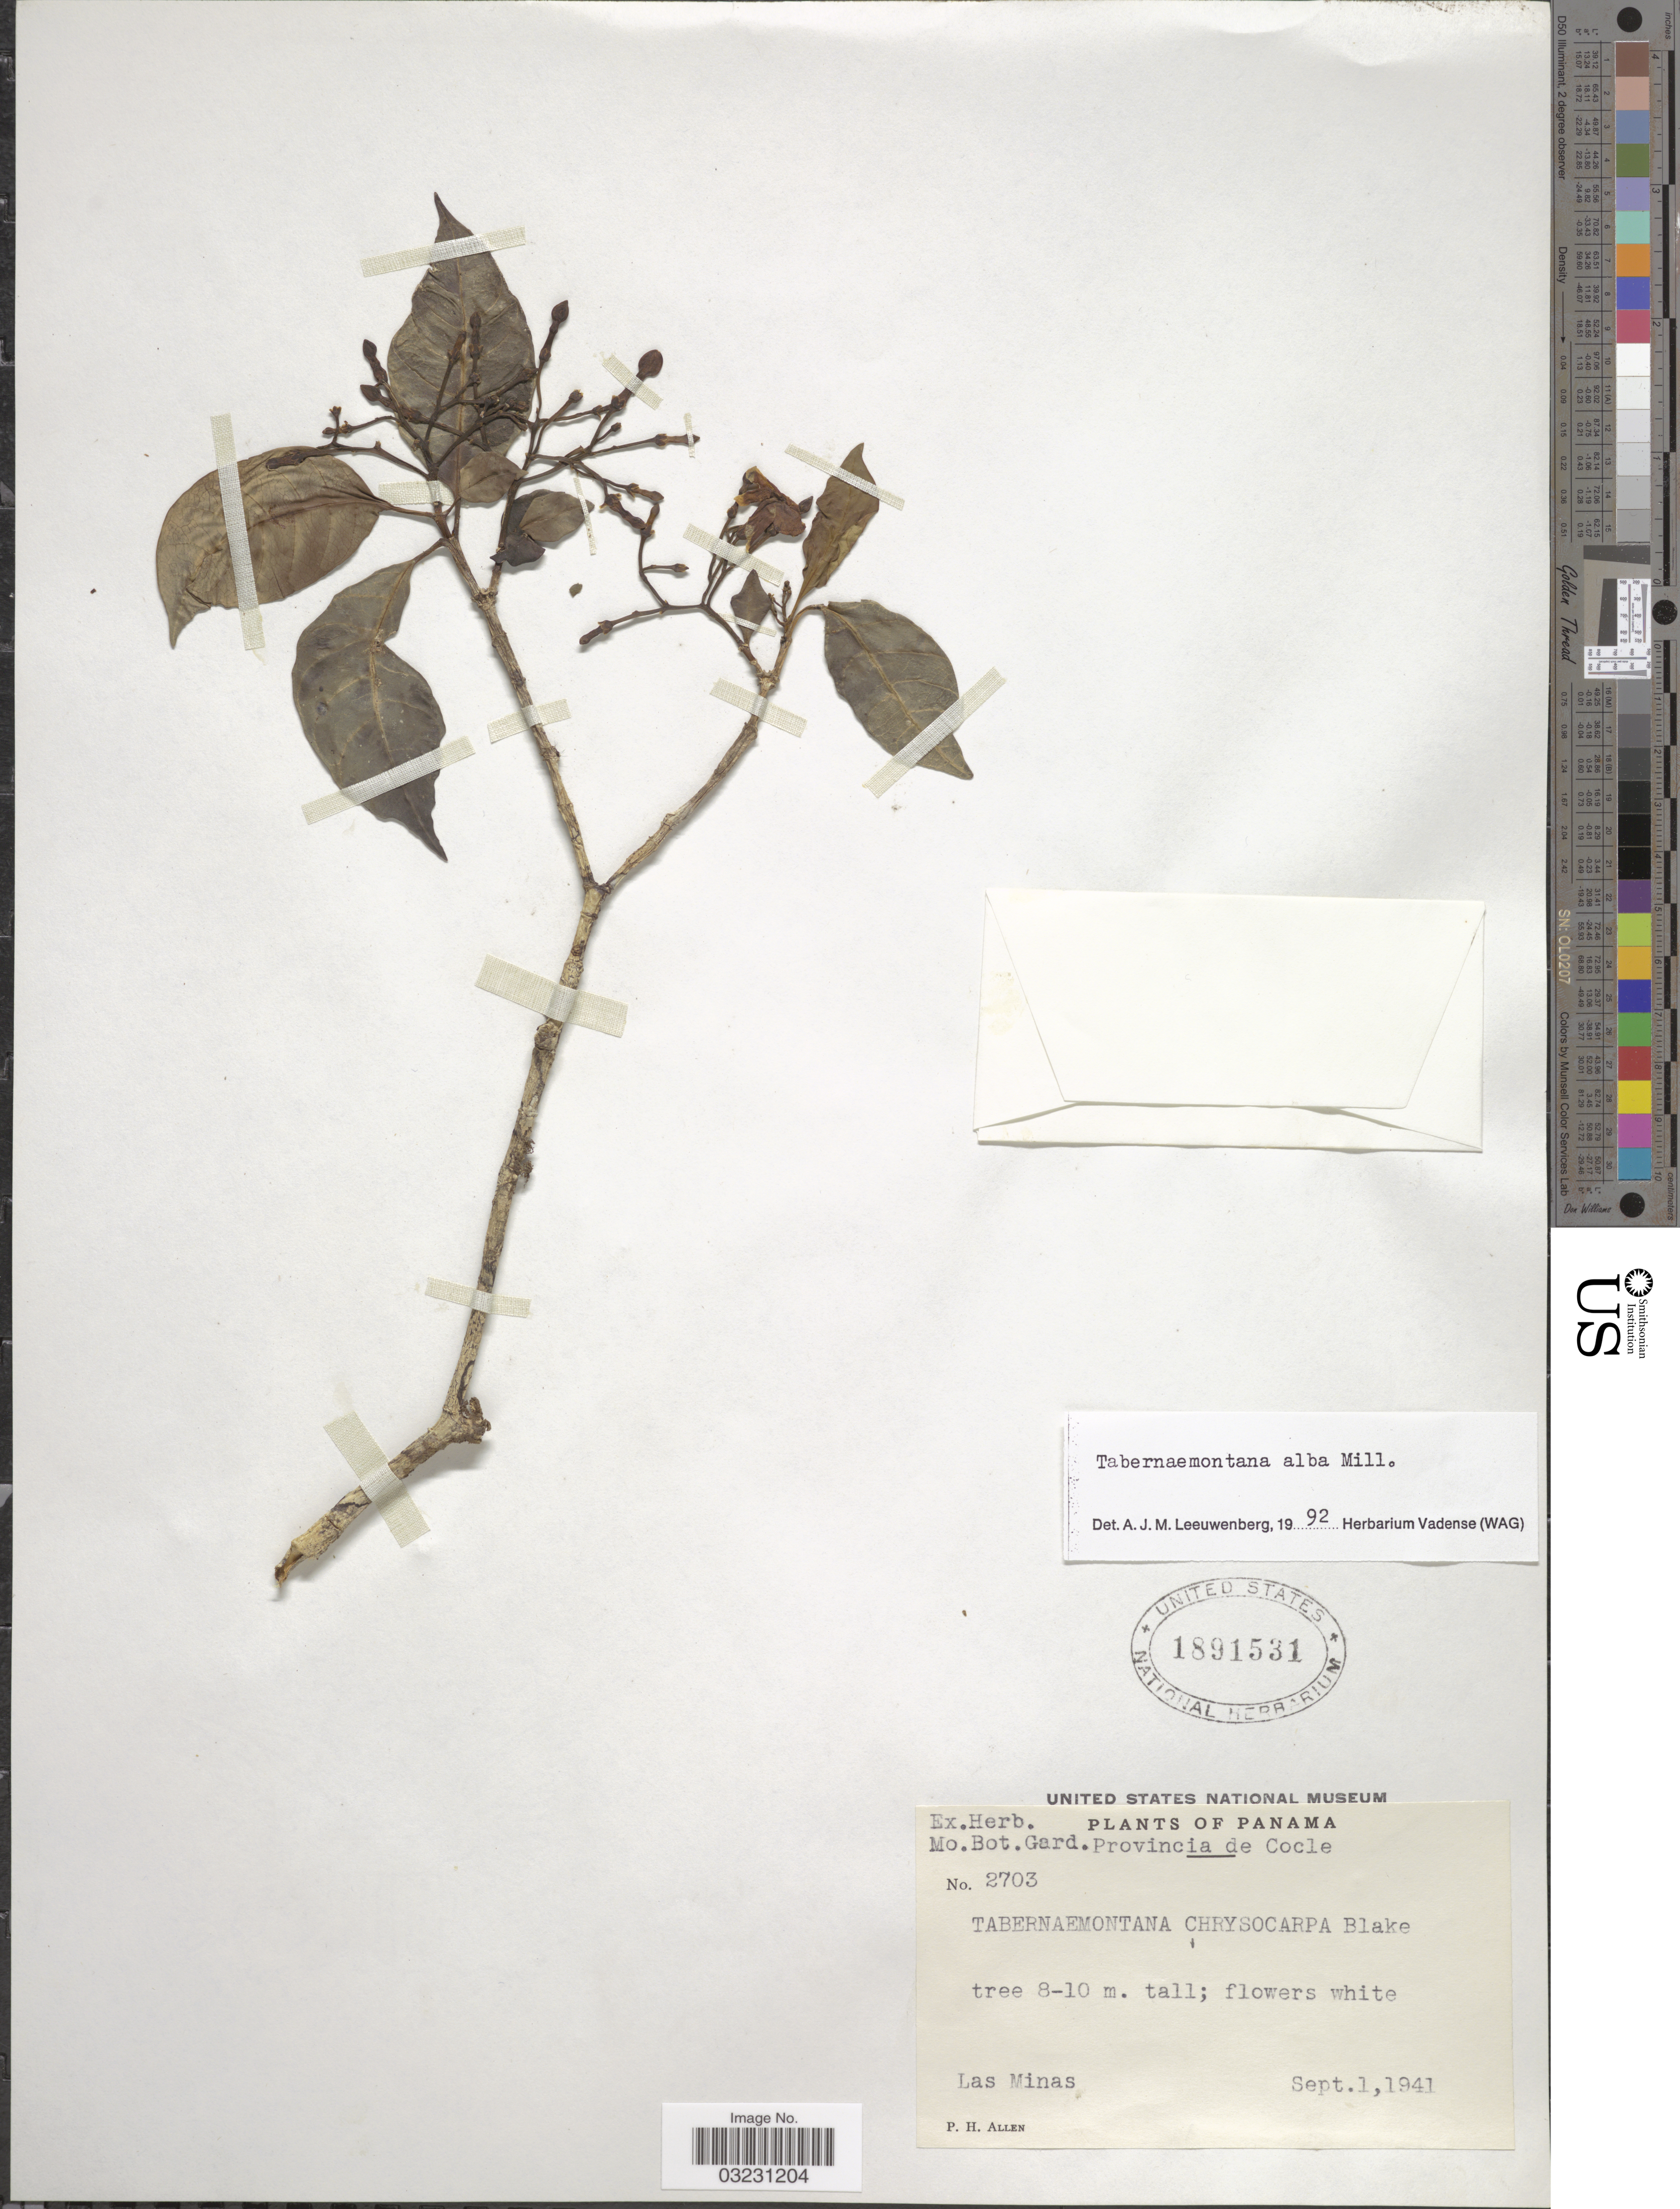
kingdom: Plantae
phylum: Tracheophyta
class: Magnoliopsida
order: Gentianales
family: Apocynaceae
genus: Tabernaemontana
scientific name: Tabernaemontana alba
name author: Mill.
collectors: P. H. Allen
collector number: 2703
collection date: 1941-09-01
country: Panama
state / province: Coclé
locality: Las Minas.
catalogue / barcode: US 1891531